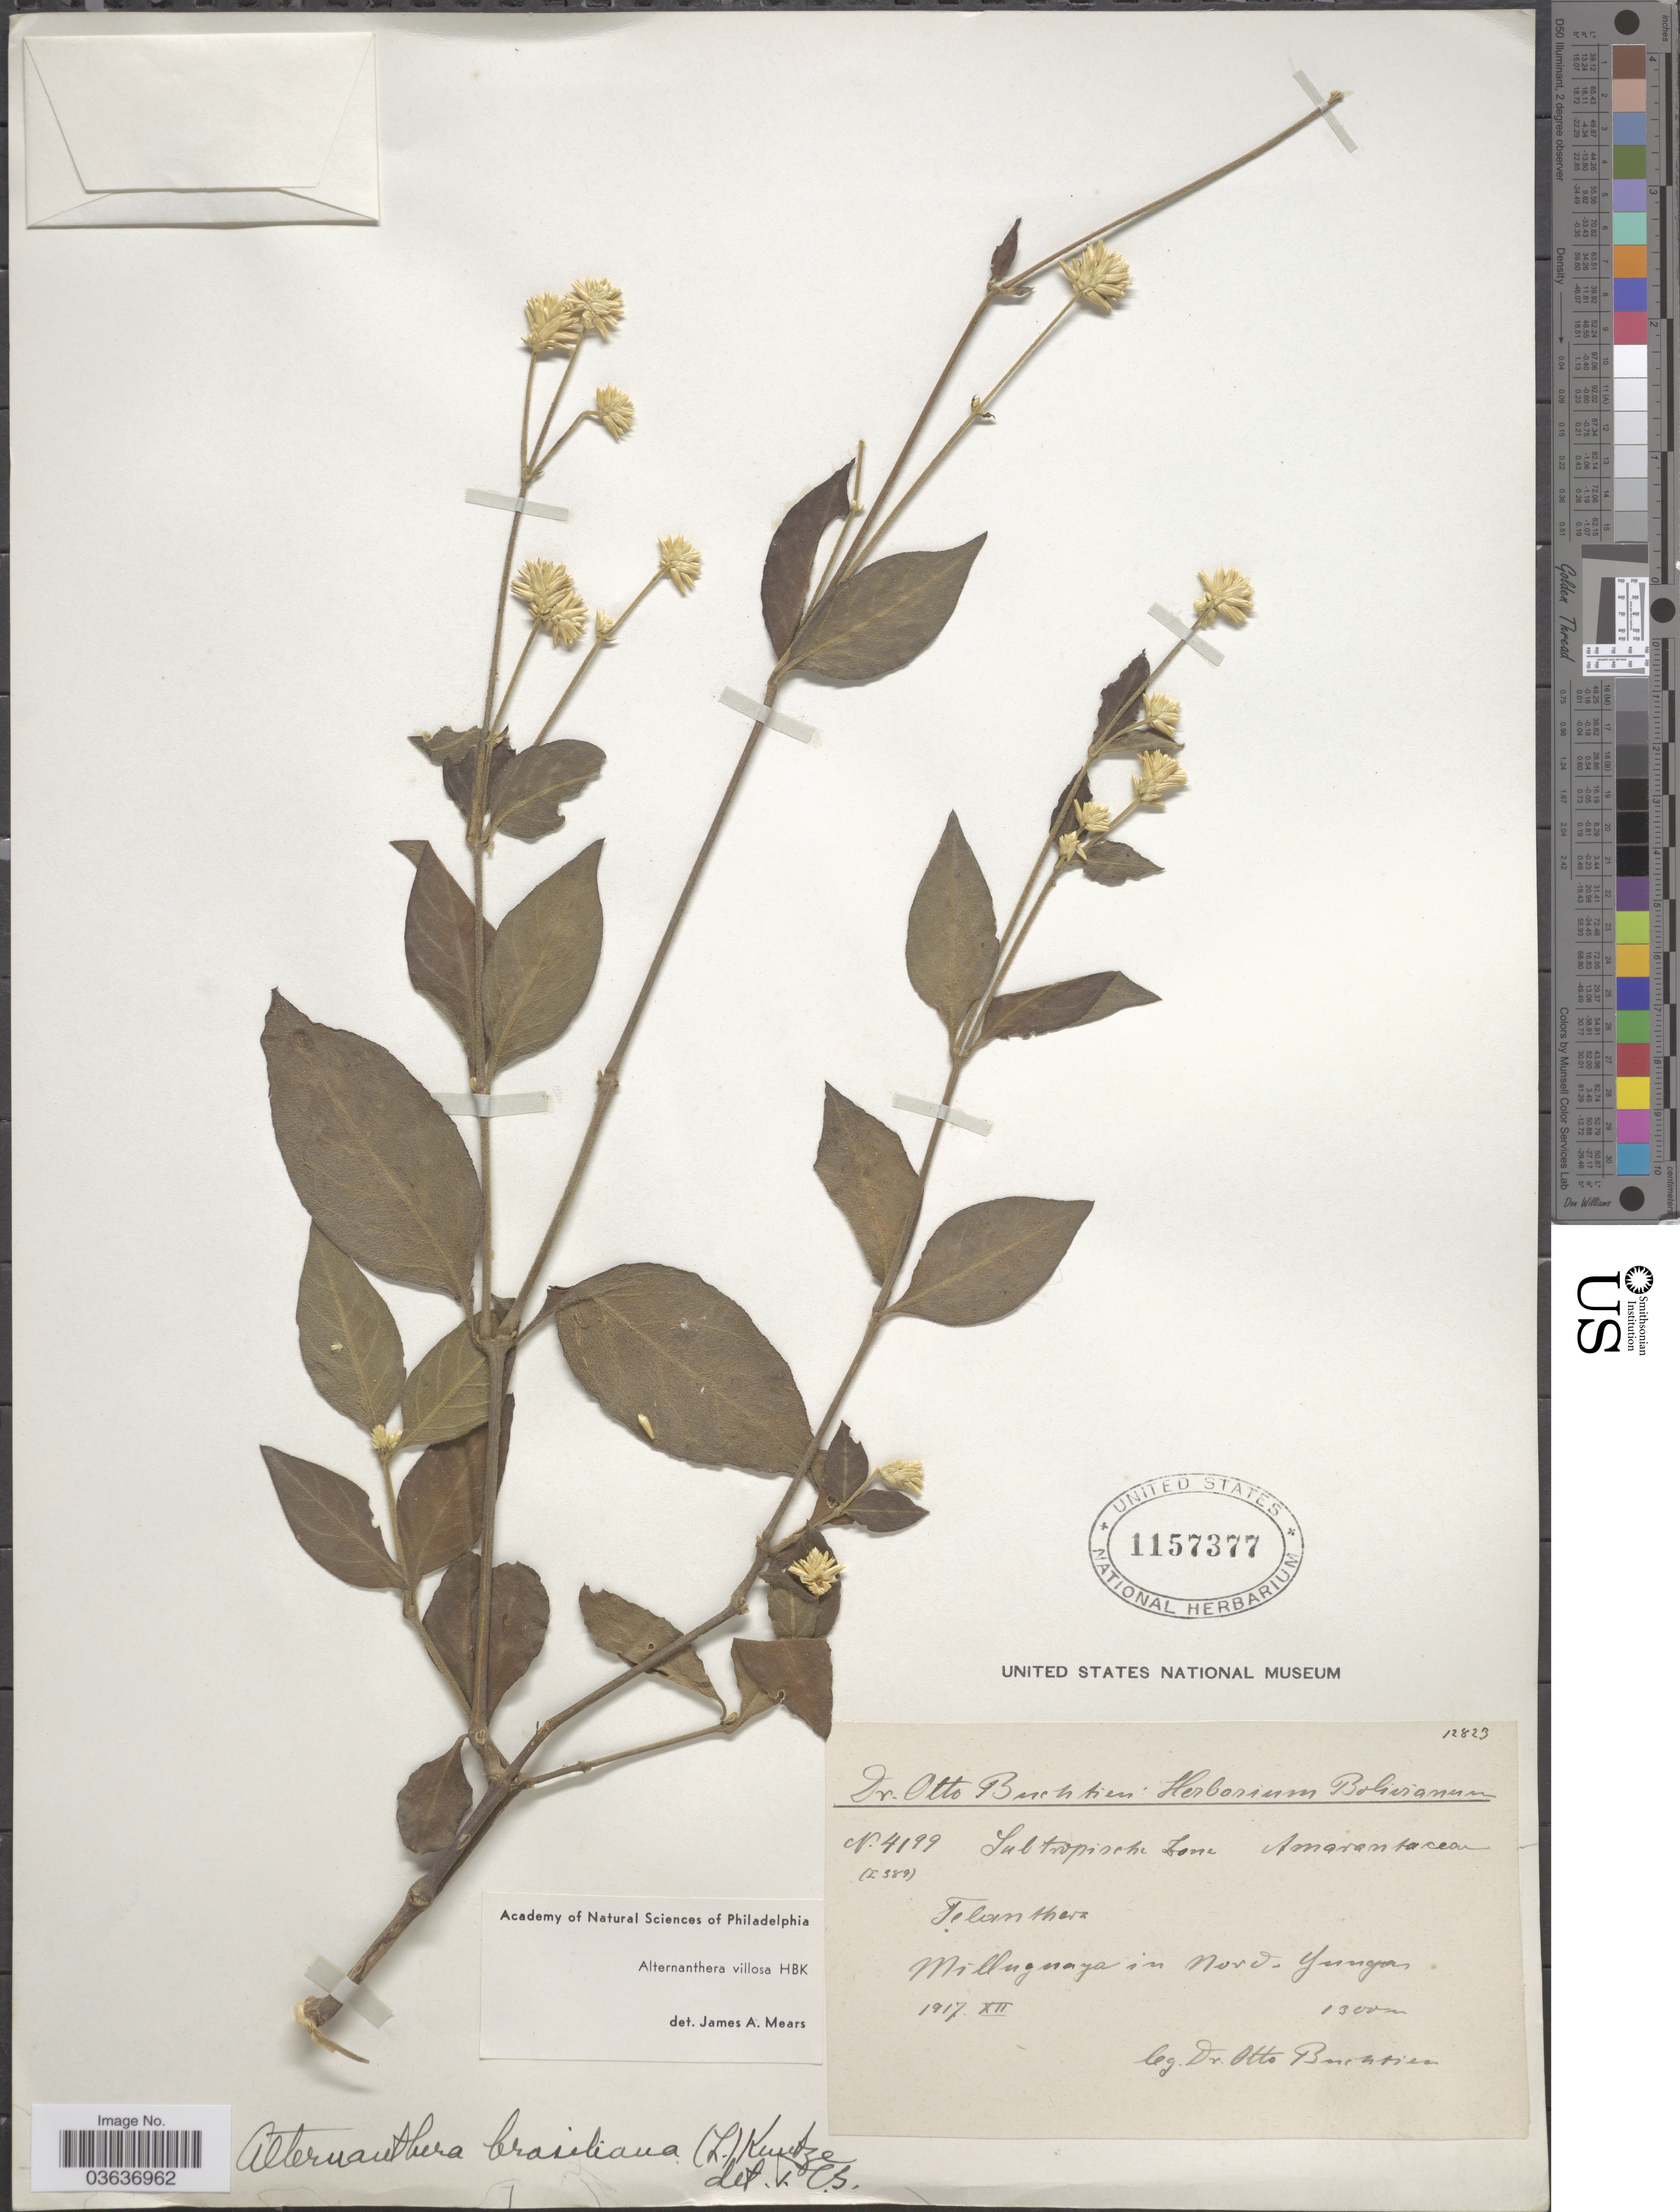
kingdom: Plantae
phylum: Tracheophyta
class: Magnoliopsida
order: Caryophyllales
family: Amaranthaceae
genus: Alternanthera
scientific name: Alternanthera villosa var. villosa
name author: Kunth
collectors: O. Buchtien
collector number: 4199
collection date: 1917-12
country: Bolivia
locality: Milluguaya in Nord-Yungas.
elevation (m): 1300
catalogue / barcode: US 1157377